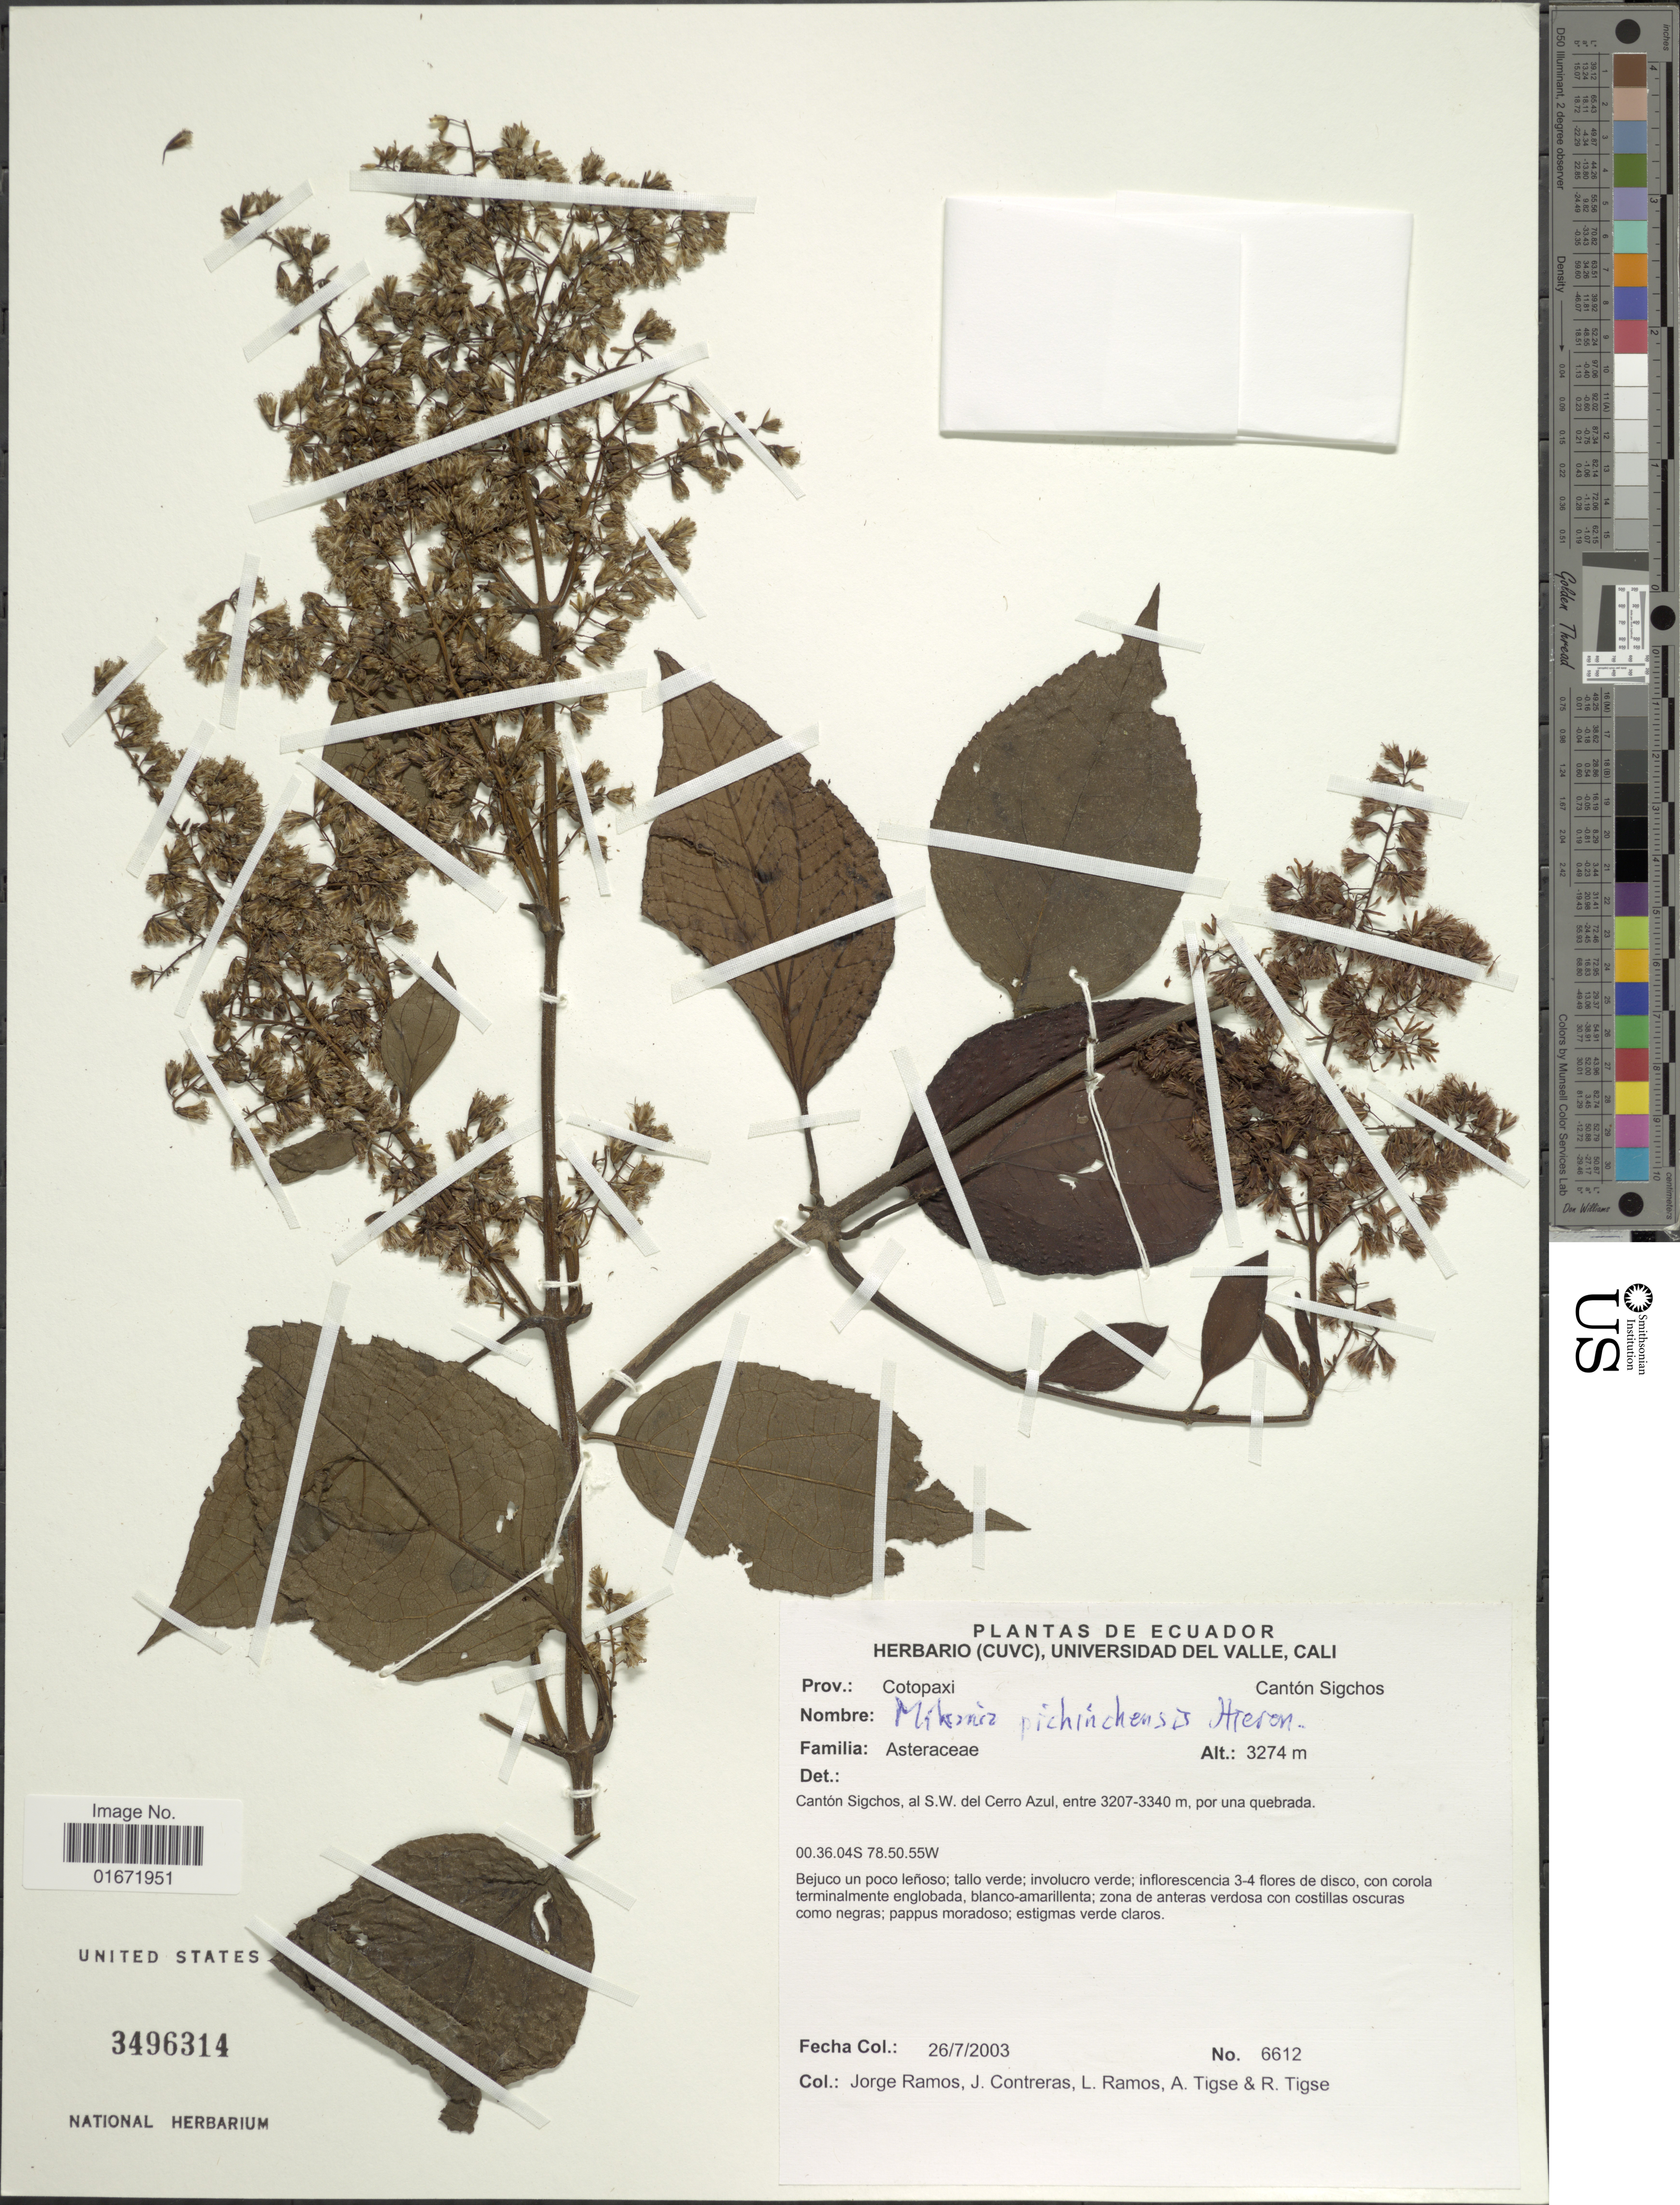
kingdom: Plantae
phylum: Tracheophyta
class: Magnoliopsida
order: Asterales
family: Asteraceae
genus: Mikania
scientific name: Mikania pichinchensis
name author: Hieron.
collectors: J. Ramos, J. Contreras, L. Ramos, A. Tigse & R. Tigse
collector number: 6612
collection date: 2003-07-26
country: Ecuador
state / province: Cotopaxi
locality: Prov.: Cotopaxi. Cantón Sigchos. Cantón Sigchos, al S.W. del Cerro Azul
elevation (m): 3274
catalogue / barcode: US 3496314